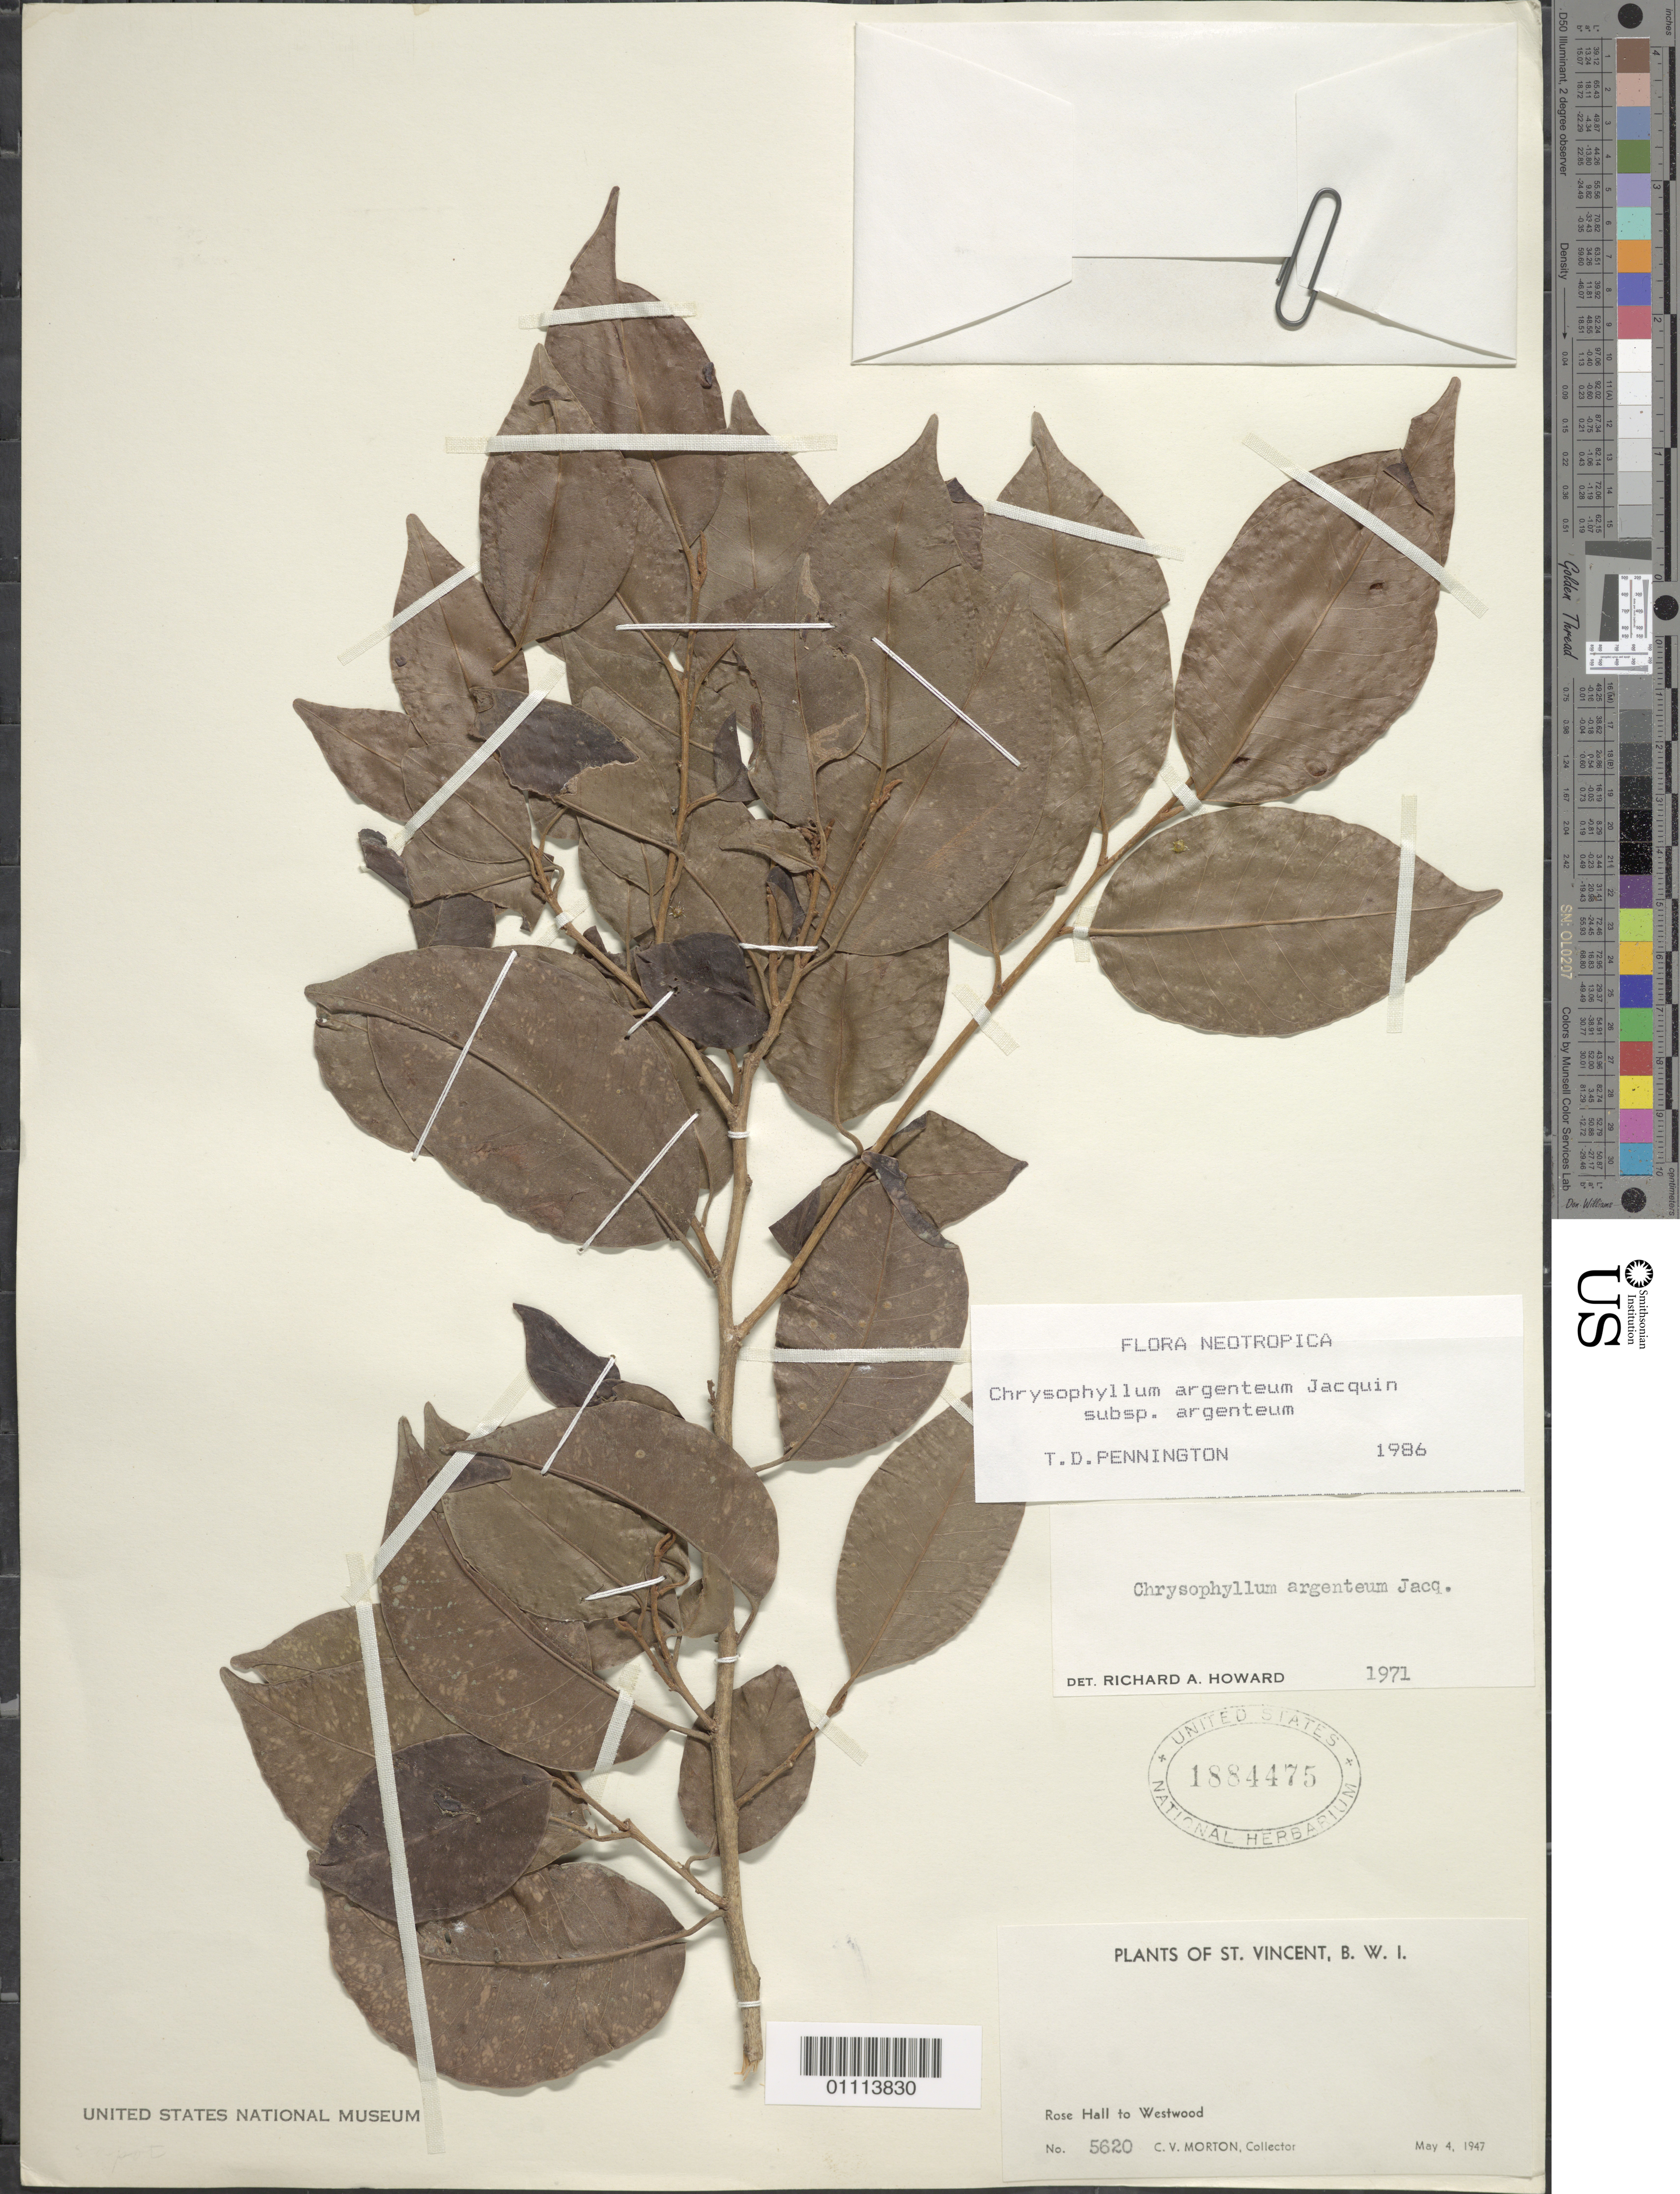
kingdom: Plantae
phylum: Tracheophyta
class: Magnoliopsida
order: Ericales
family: Sapotaceae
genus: Chrysophyllum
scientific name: Chrysophyllum argenteum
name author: Jacq.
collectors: C. V. Morton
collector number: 5620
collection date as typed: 04 May 1947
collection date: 1947-05-04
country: St. Vincent - Grenadines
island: St. Vincent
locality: Rose Hall to Westwood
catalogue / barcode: US 1884475